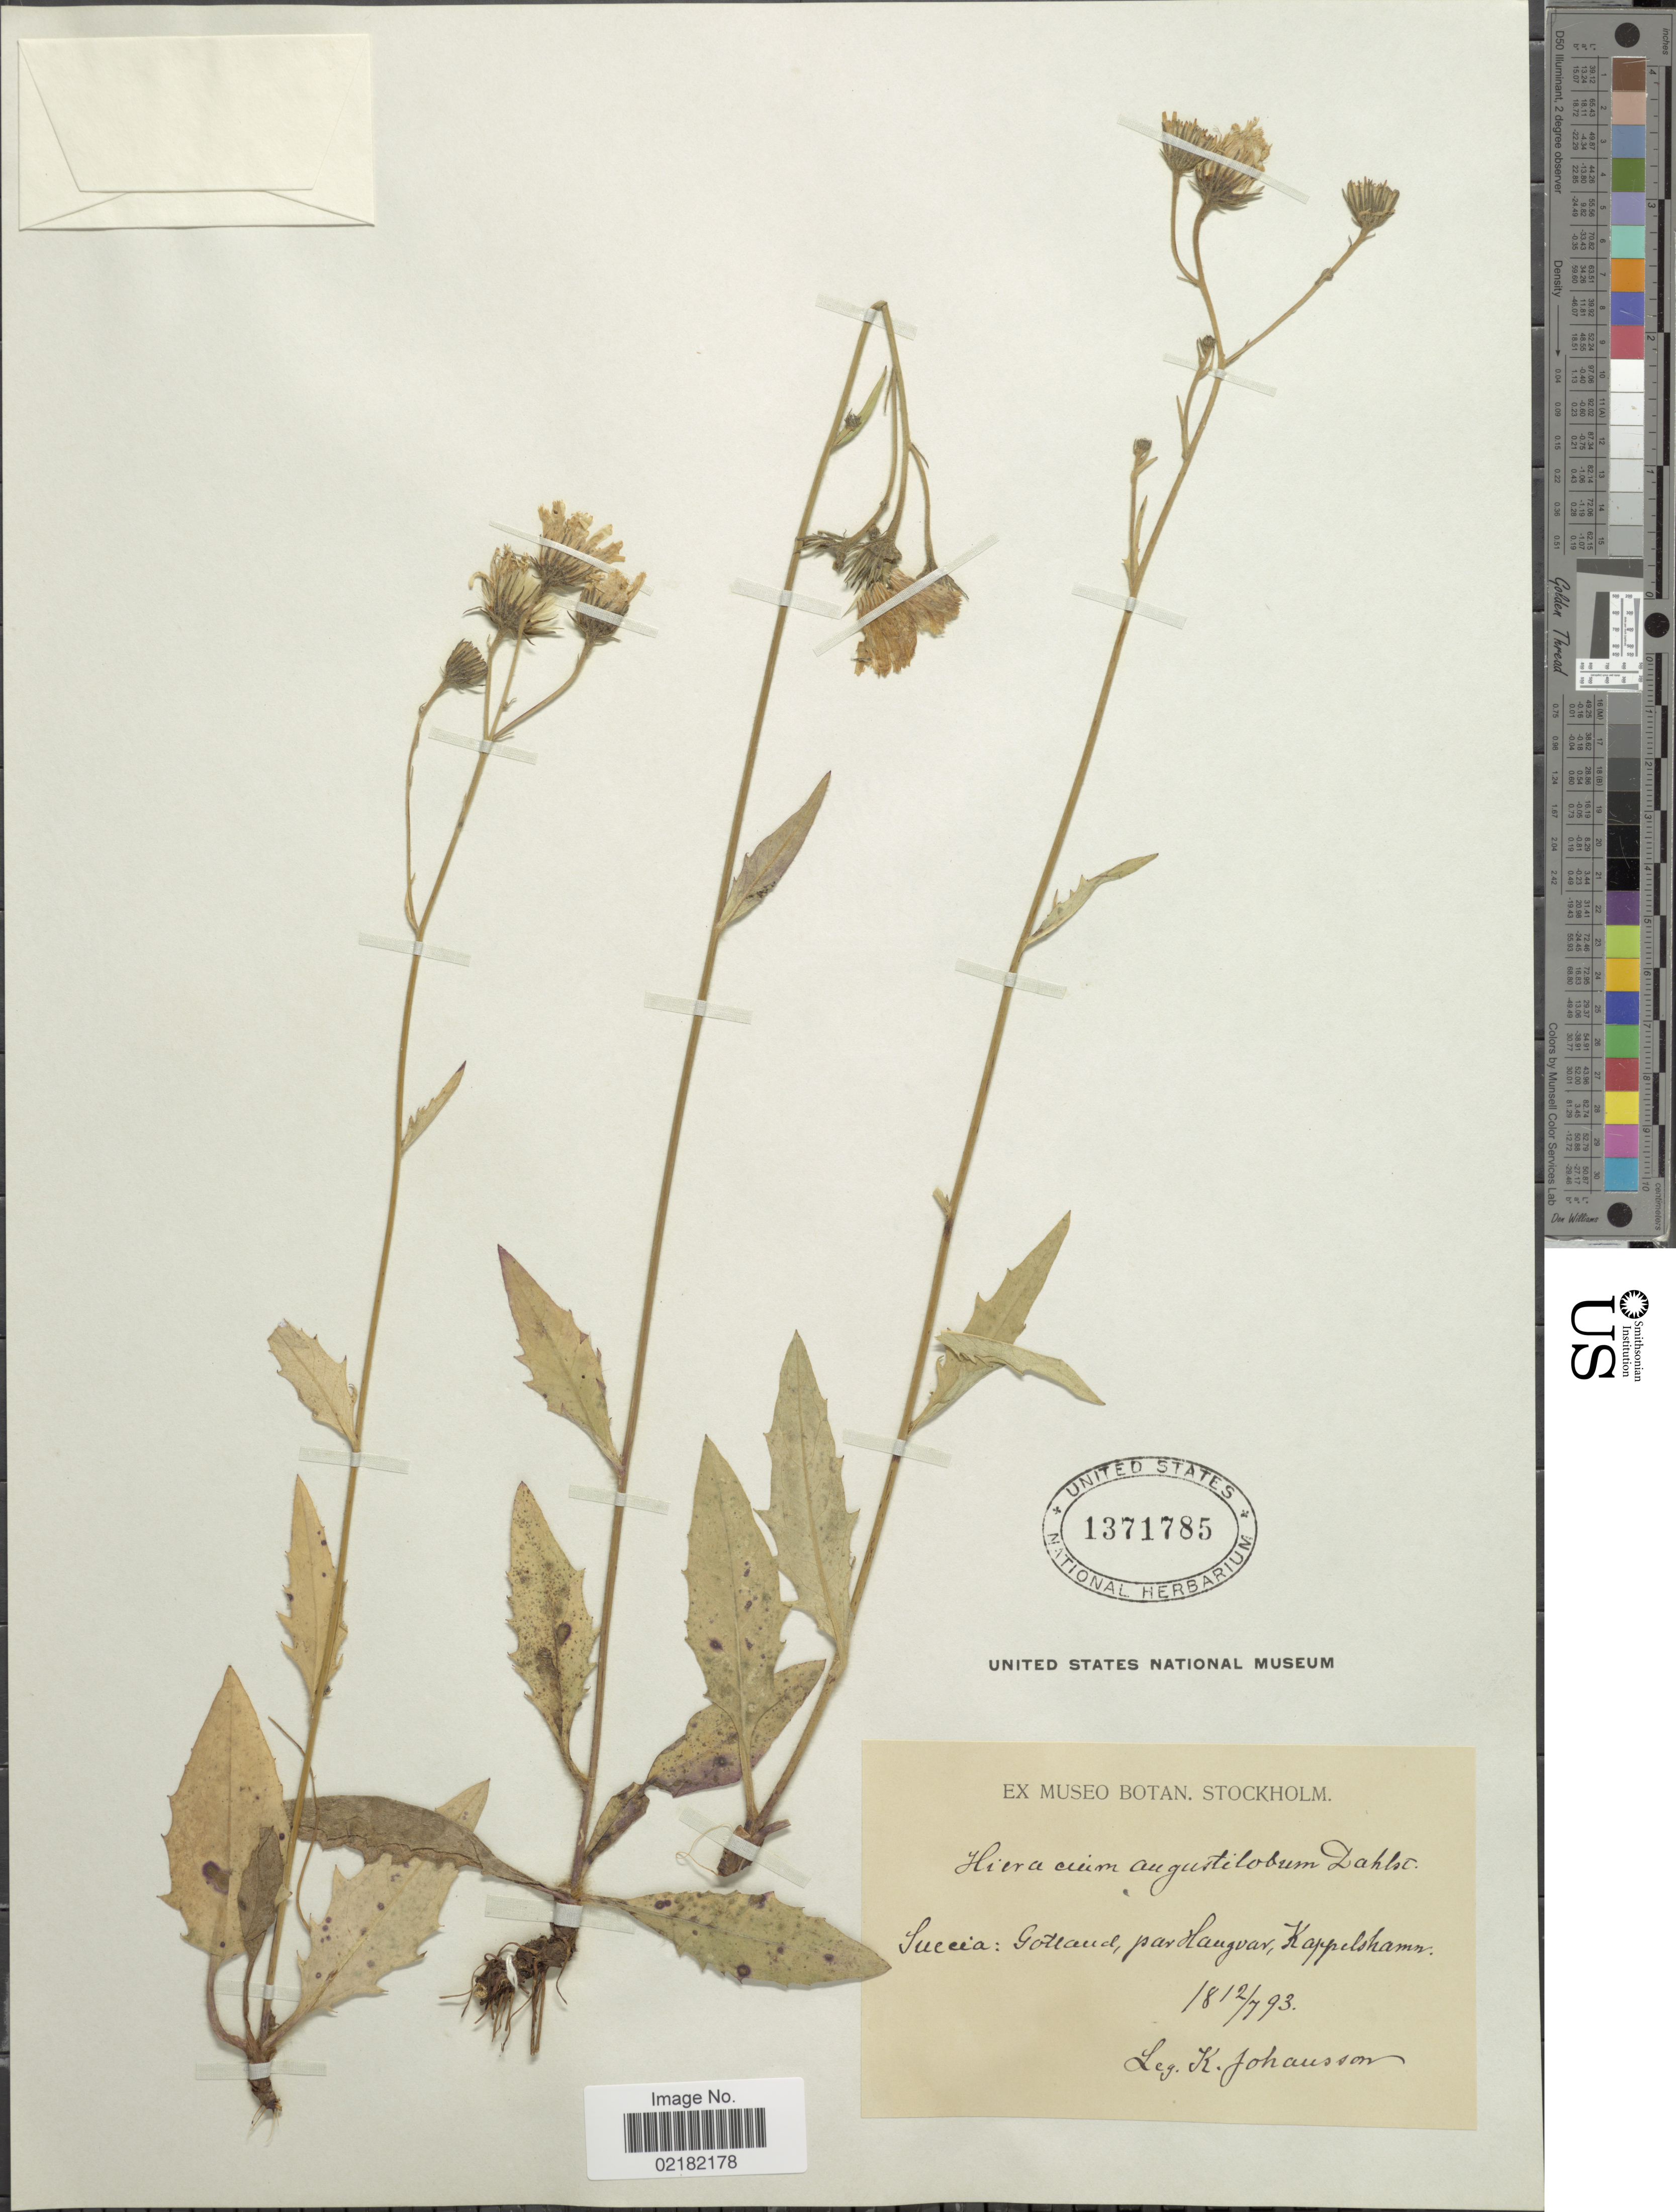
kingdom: Plantae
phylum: Tracheophyta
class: Magnoliopsida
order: Asterales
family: Asteraceae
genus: Hieracium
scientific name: Hieracium angustilobum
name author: Dahlst.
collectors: K. Johansson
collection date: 1893-07-12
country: Sweden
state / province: Gotland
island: Gotland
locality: par Hangvar, Kappelshamn.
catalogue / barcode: US 1371785